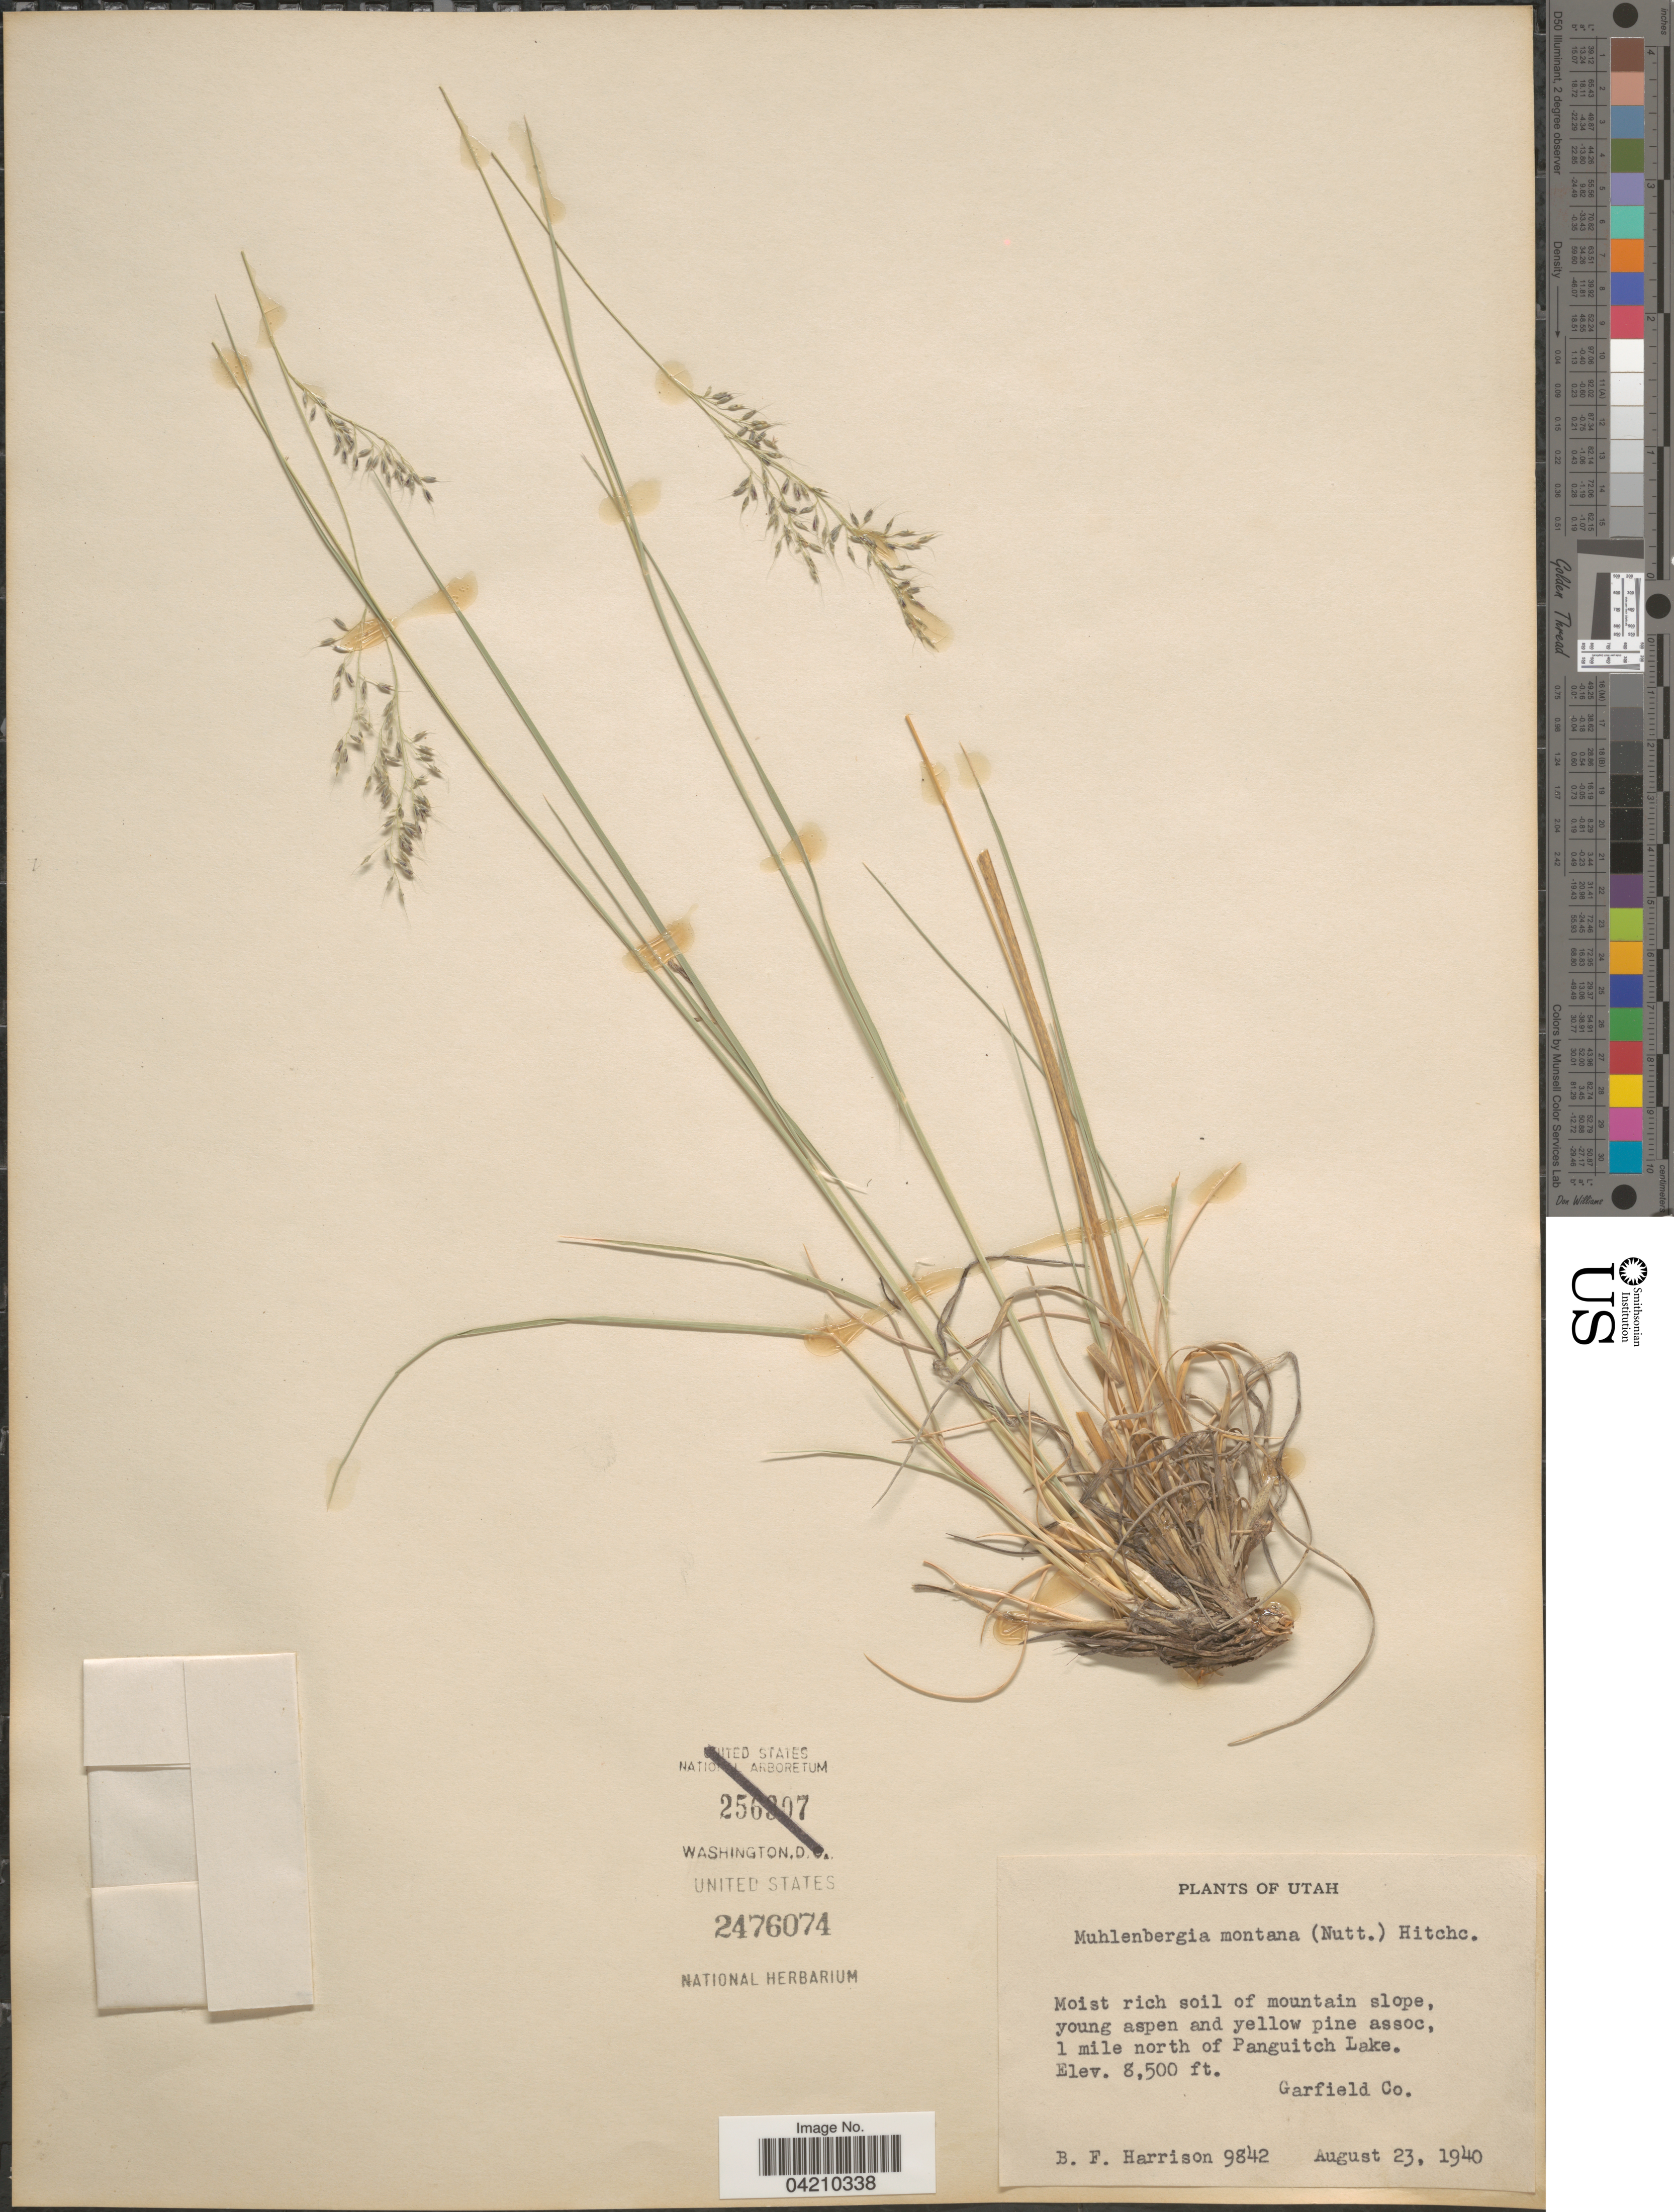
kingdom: Plantae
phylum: Tracheophyta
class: Liliopsida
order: Poales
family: Poaceae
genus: Muhlenbergia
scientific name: Muhlenbergia montana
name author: (Nutt.) Hitchc.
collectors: B. F. Harrison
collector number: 9842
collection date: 1940-08-23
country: United States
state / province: Utah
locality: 1 mile north of Panguitch Lake. Garfield Co.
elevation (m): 2591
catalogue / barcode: US 2476074